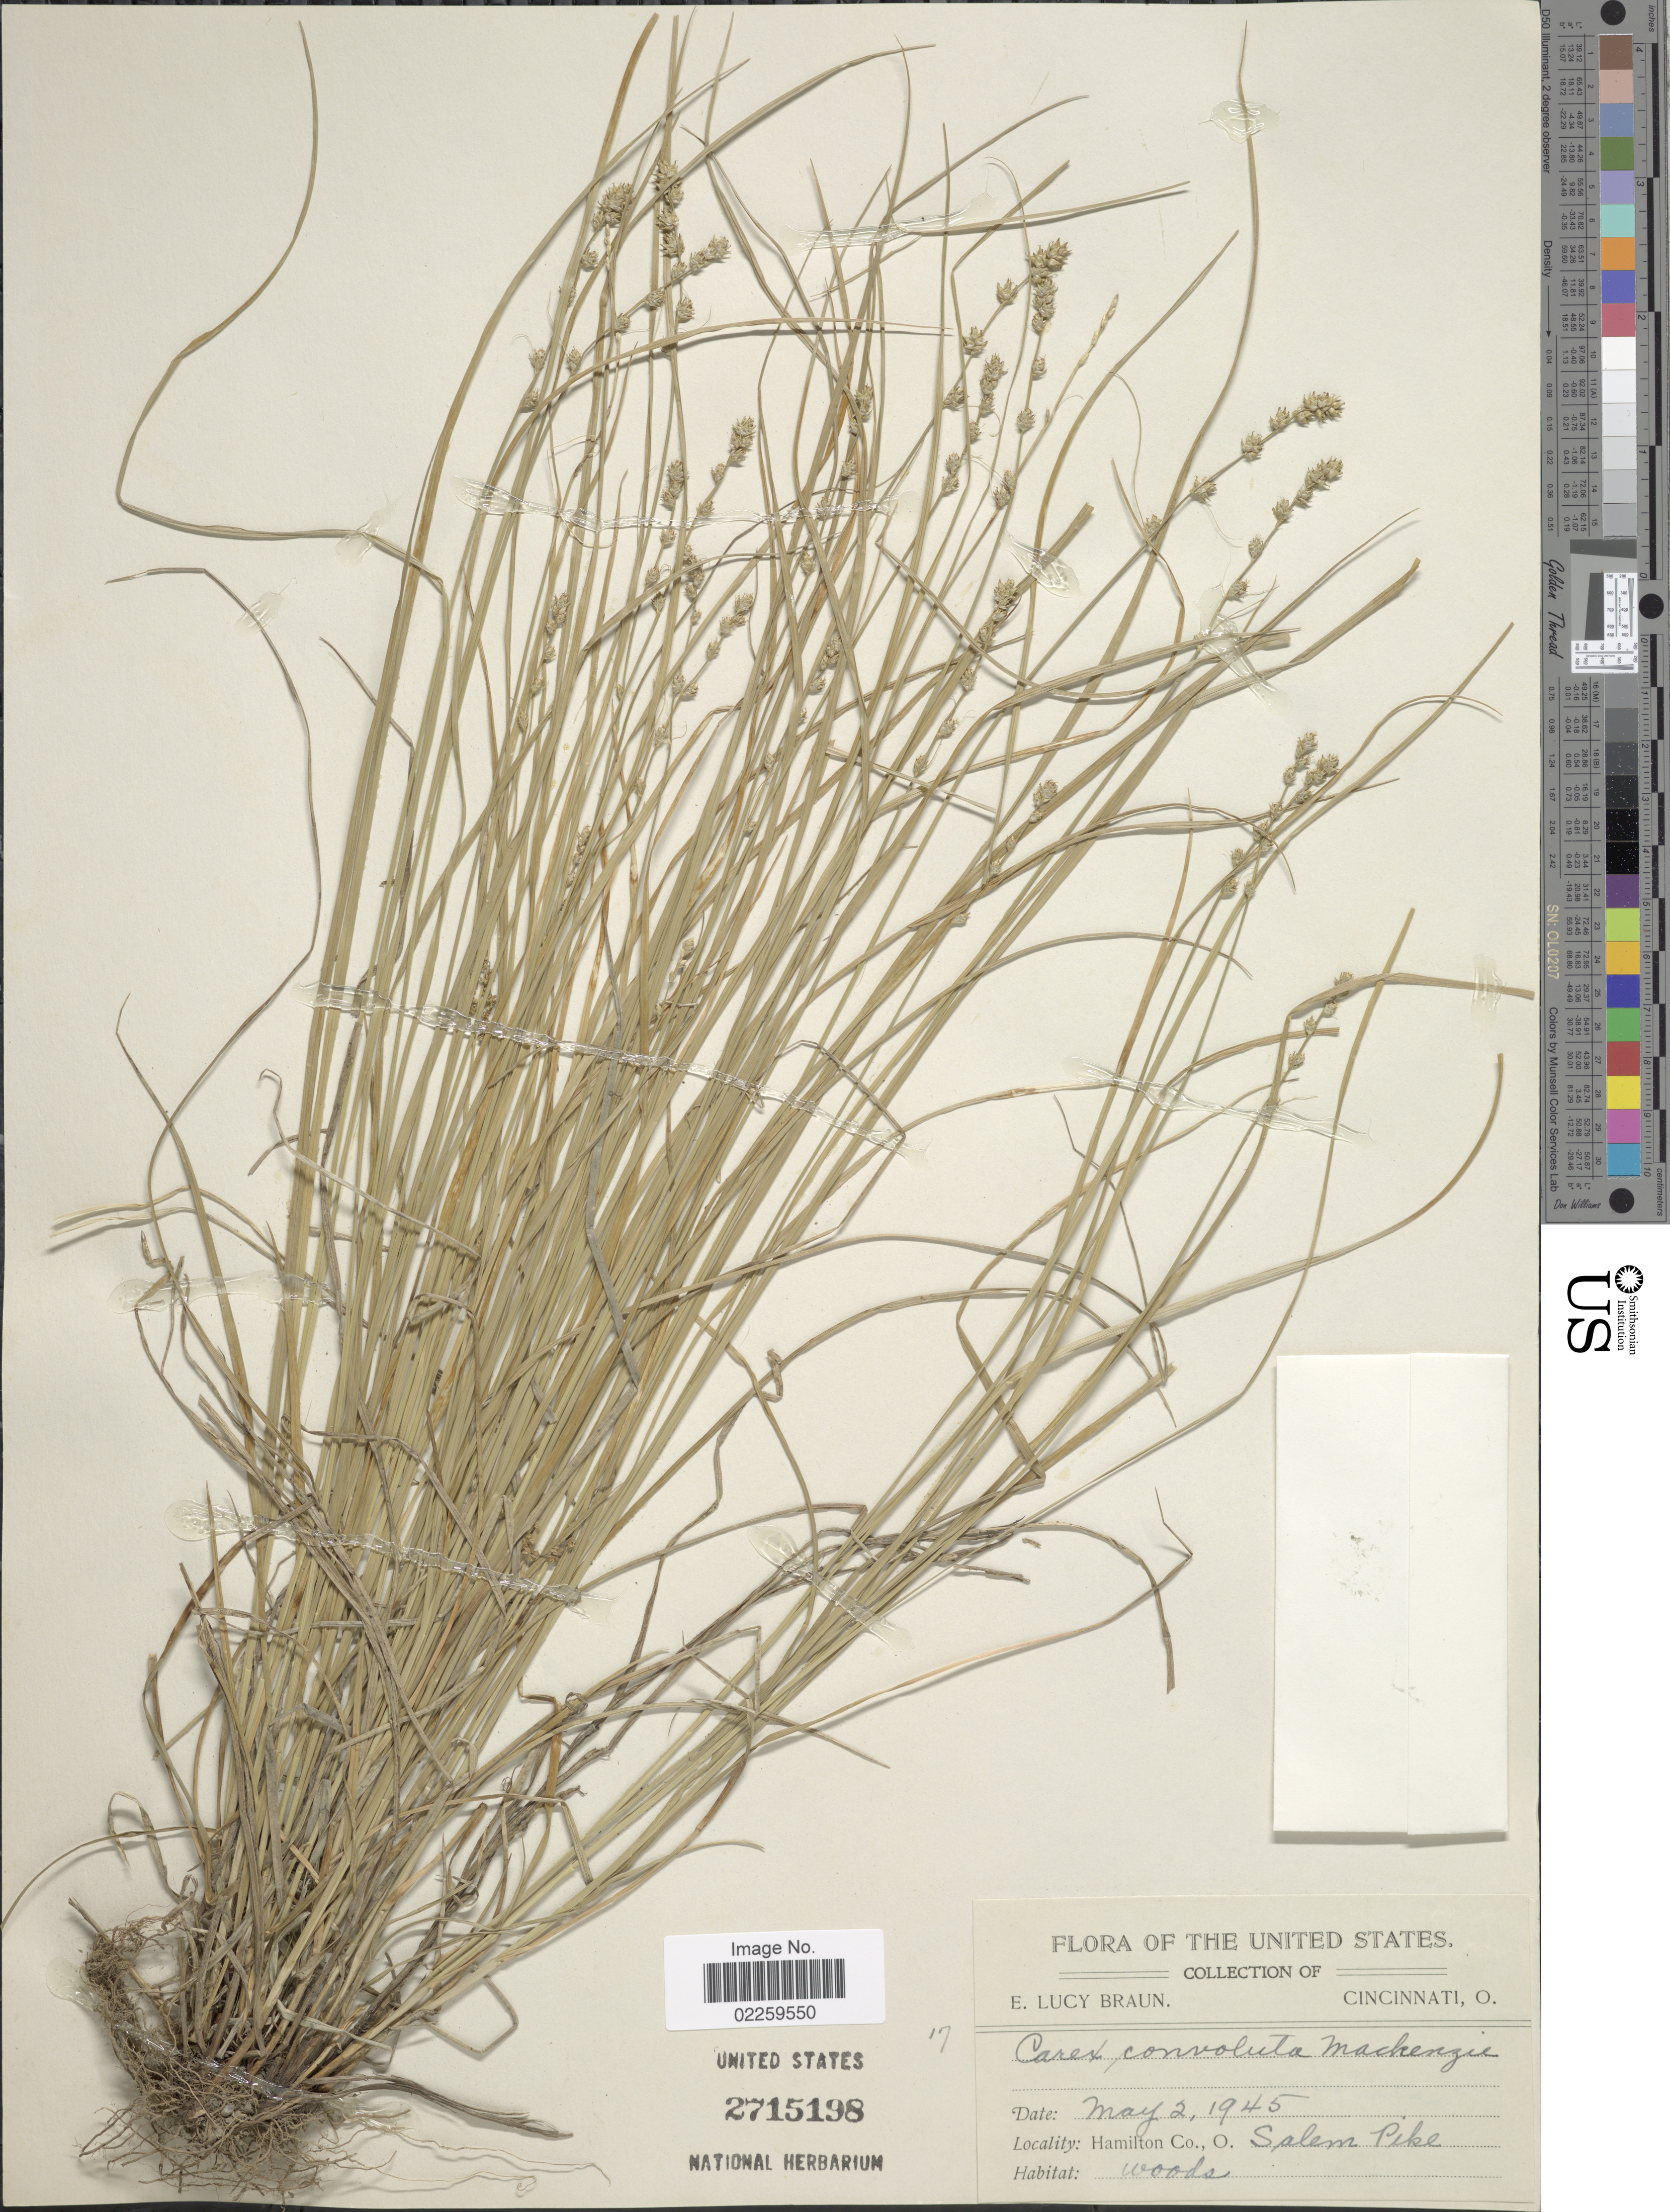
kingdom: Plantae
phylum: Tracheophyta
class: Liliopsida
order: Poales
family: Cyperaceae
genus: Carex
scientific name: Carex rosea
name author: Willd.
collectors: E. L. Braun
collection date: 1945-05-02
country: United States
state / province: Ohio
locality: Hamilton Co., O. Salem Pike.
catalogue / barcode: US 2715198